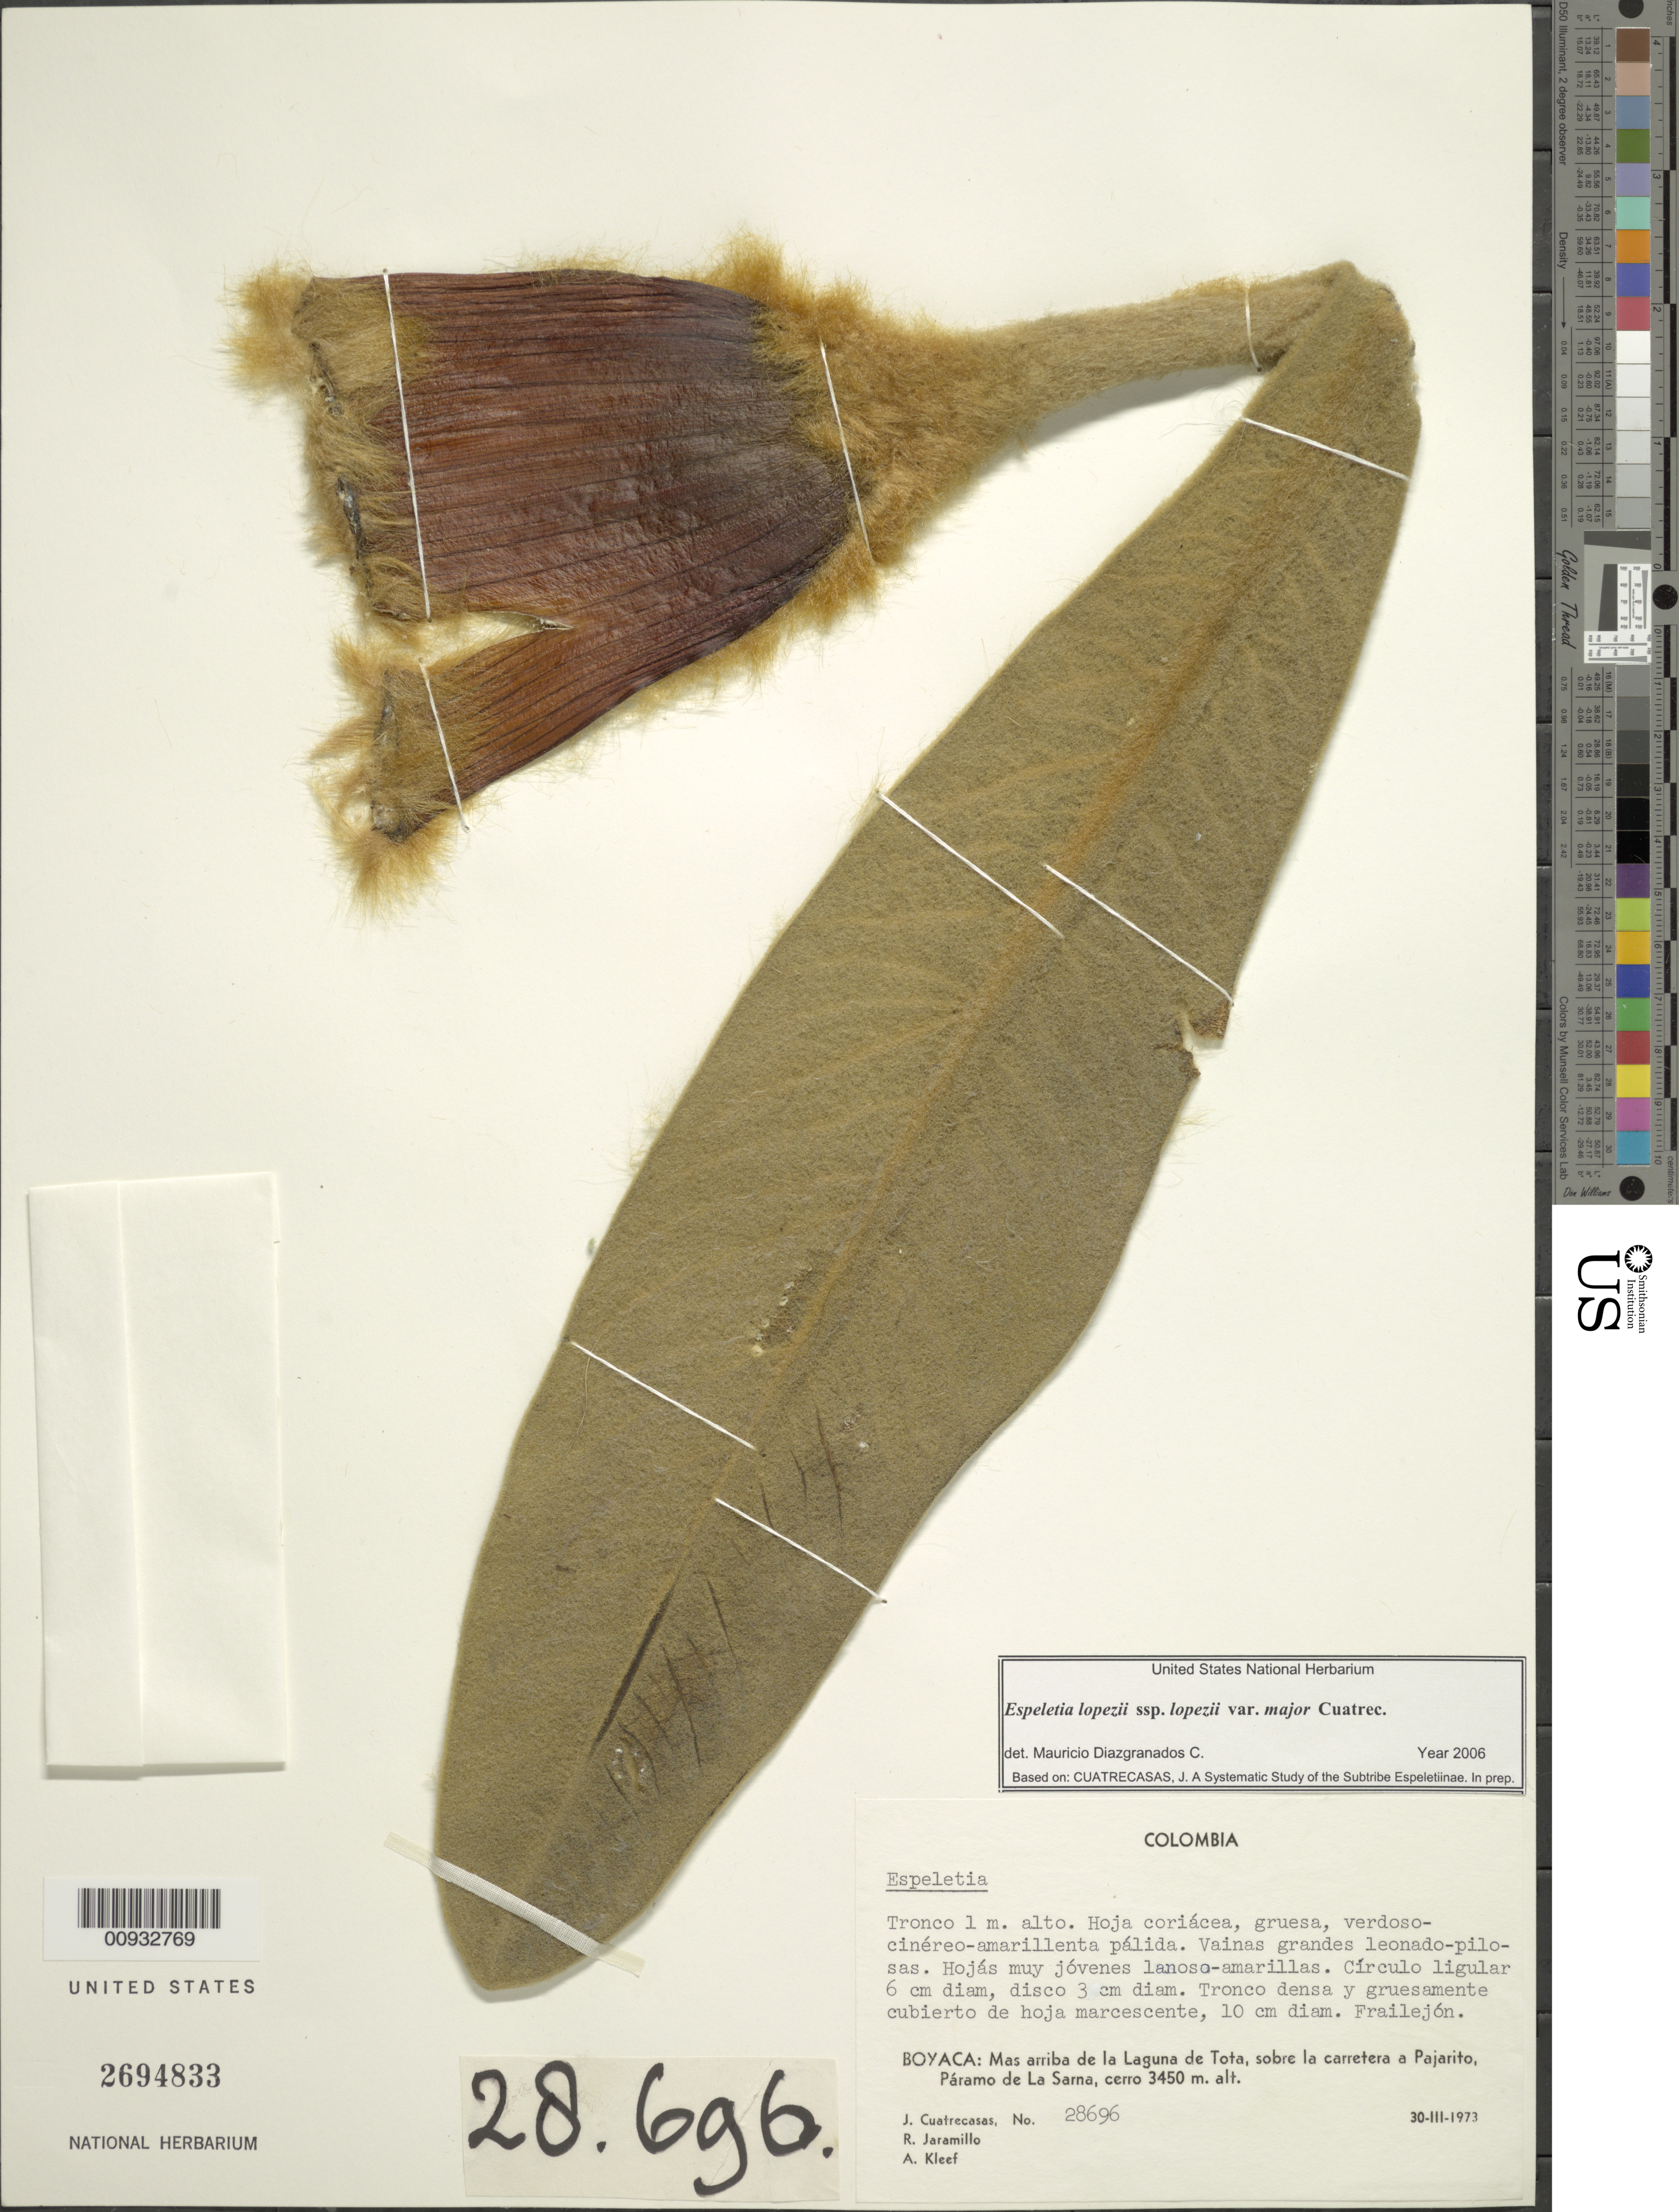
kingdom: Plantae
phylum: Tracheophyta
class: Magnoliopsida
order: Asterales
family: Asteraceae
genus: Espeletia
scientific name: Espeletia lopezii var. major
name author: Cuatrec.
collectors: J. Cuatrecasas, R. Jaramillo M. & A. Kleef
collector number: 28696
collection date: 1973-03-30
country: Colombia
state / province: Boyacá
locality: Mas arriba de la Laguna de Tota, sobre la carretera a Pajarito. Paramo de La Sarna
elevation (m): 3450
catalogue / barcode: US 2694833